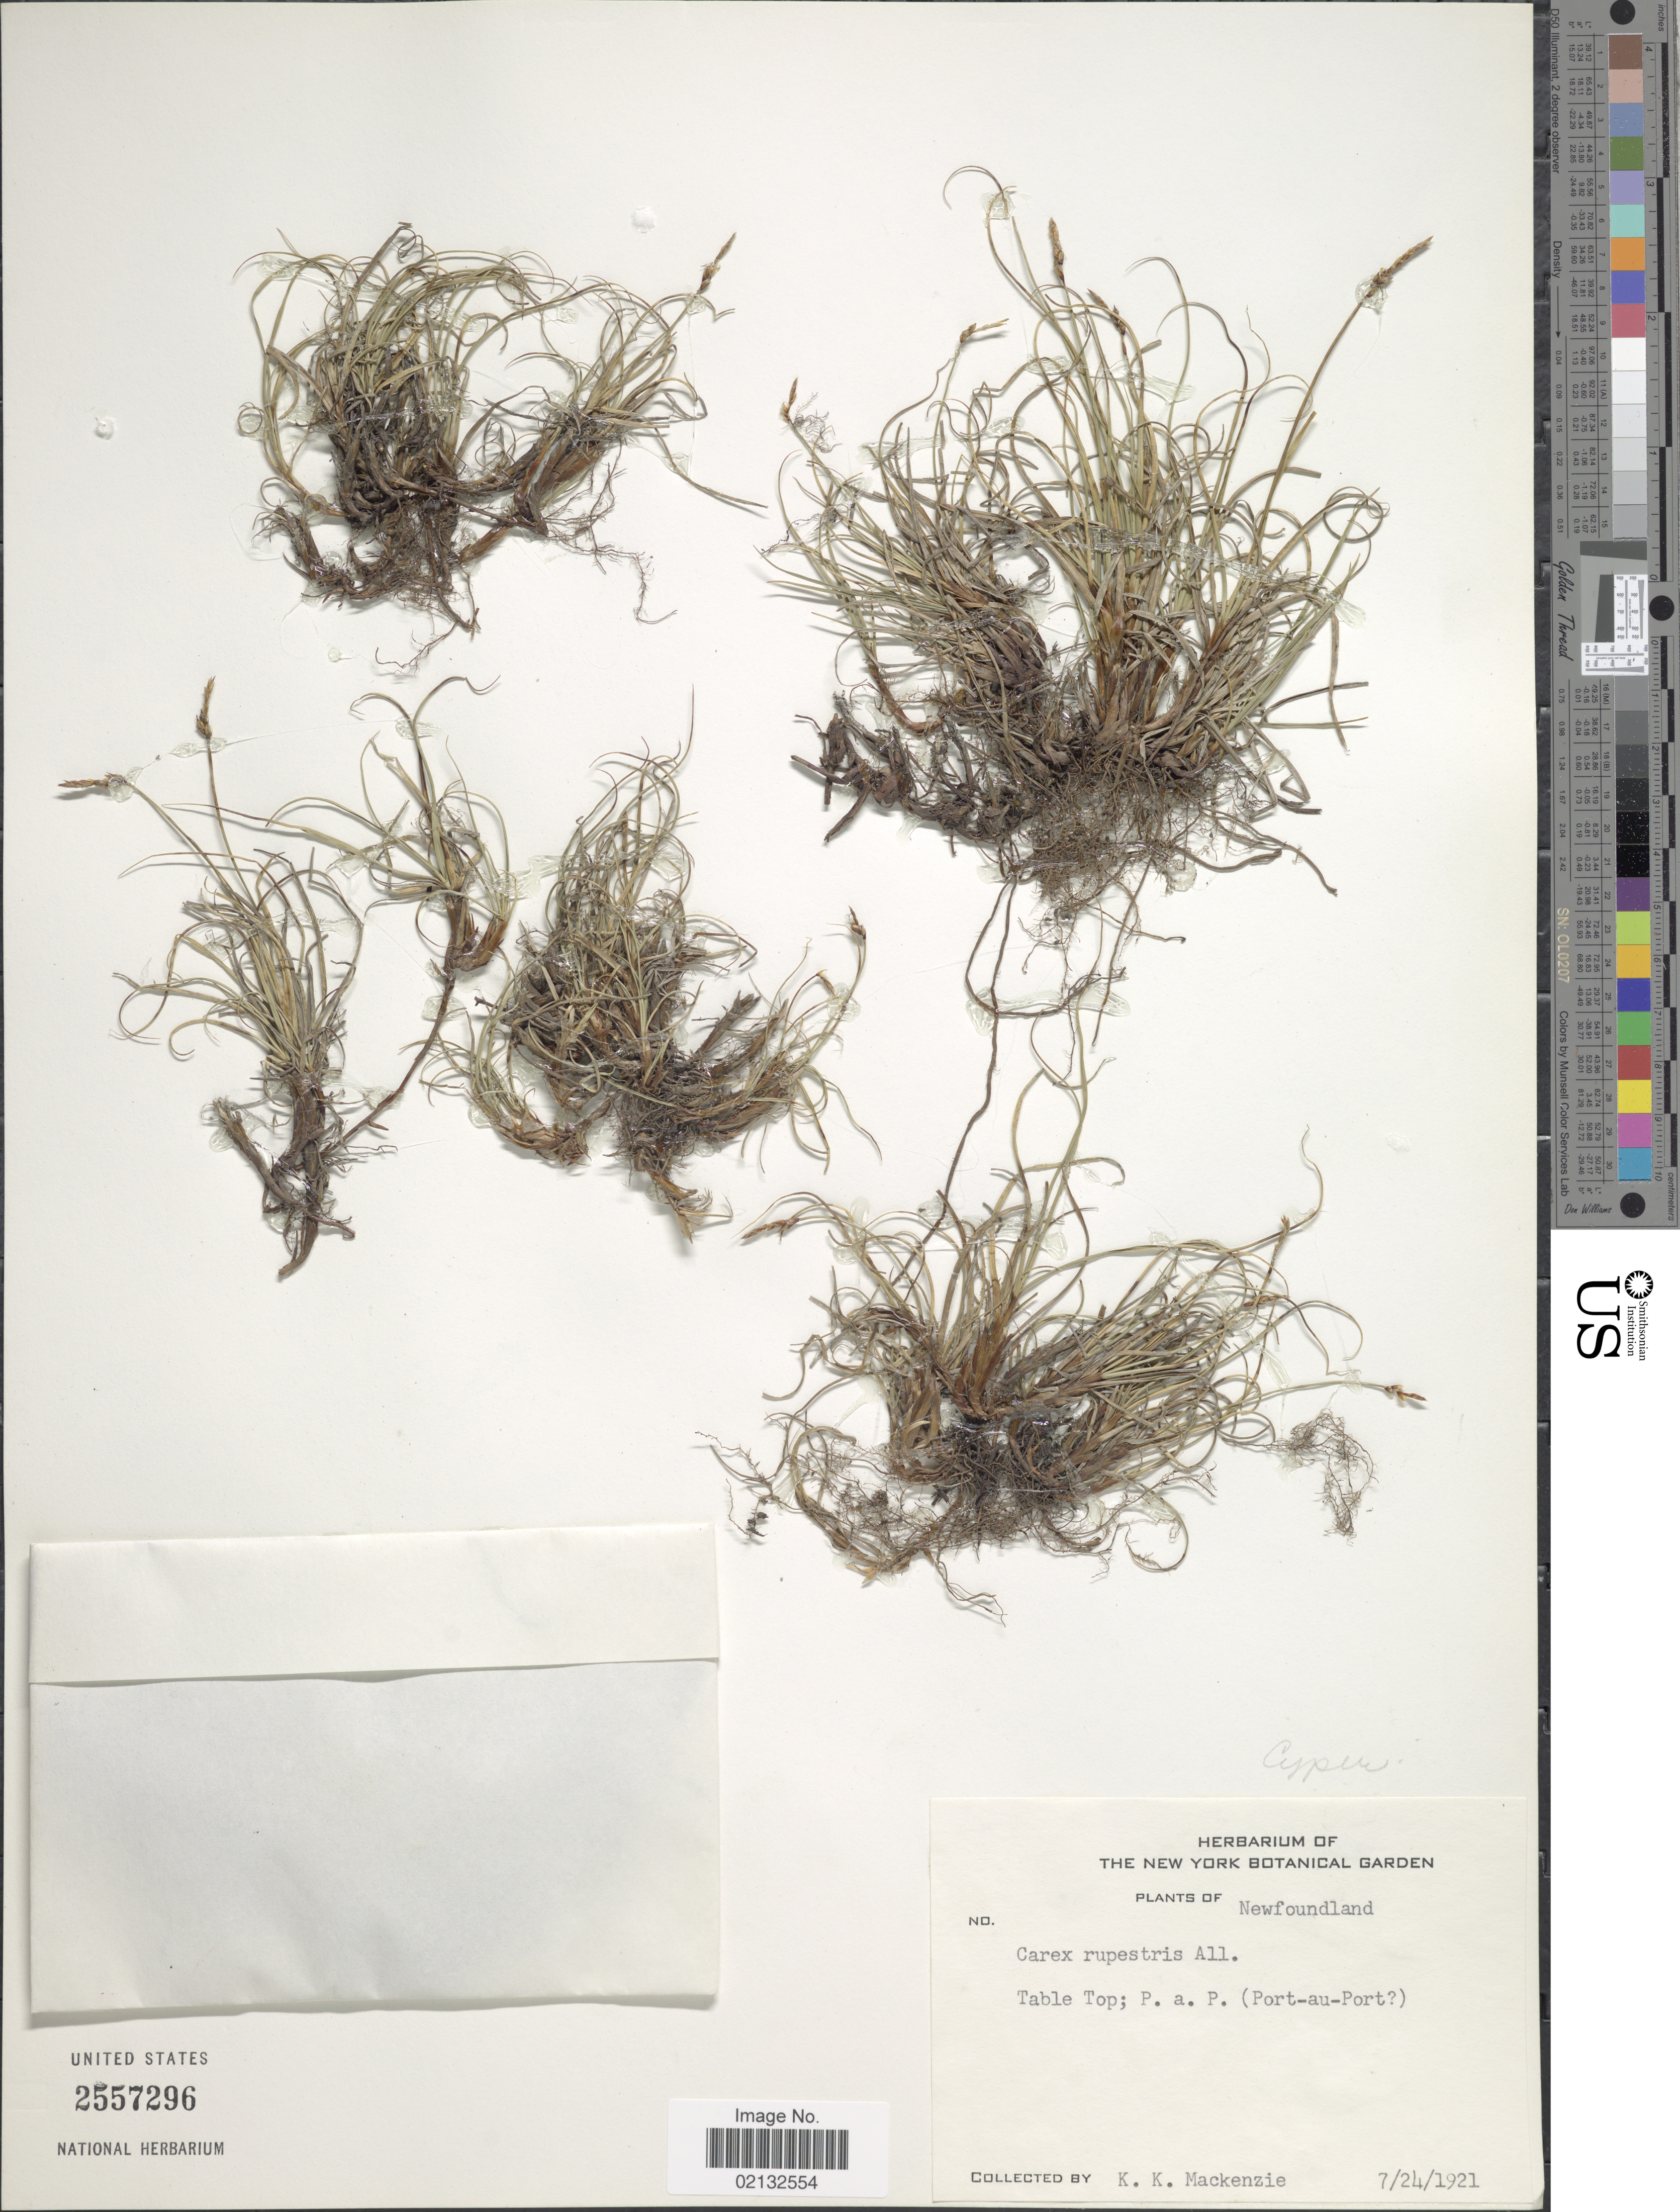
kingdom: Plantae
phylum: Tracheophyta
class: Liliopsida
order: Poales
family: Cyperaceae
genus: Carex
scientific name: Carex rupestris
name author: All.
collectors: K. K. Mackenzie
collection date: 1921-07-24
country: Canada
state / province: Newfoundland and Labrador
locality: Table Top; P. a. P. (Port-au- Port)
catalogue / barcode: US 2557296